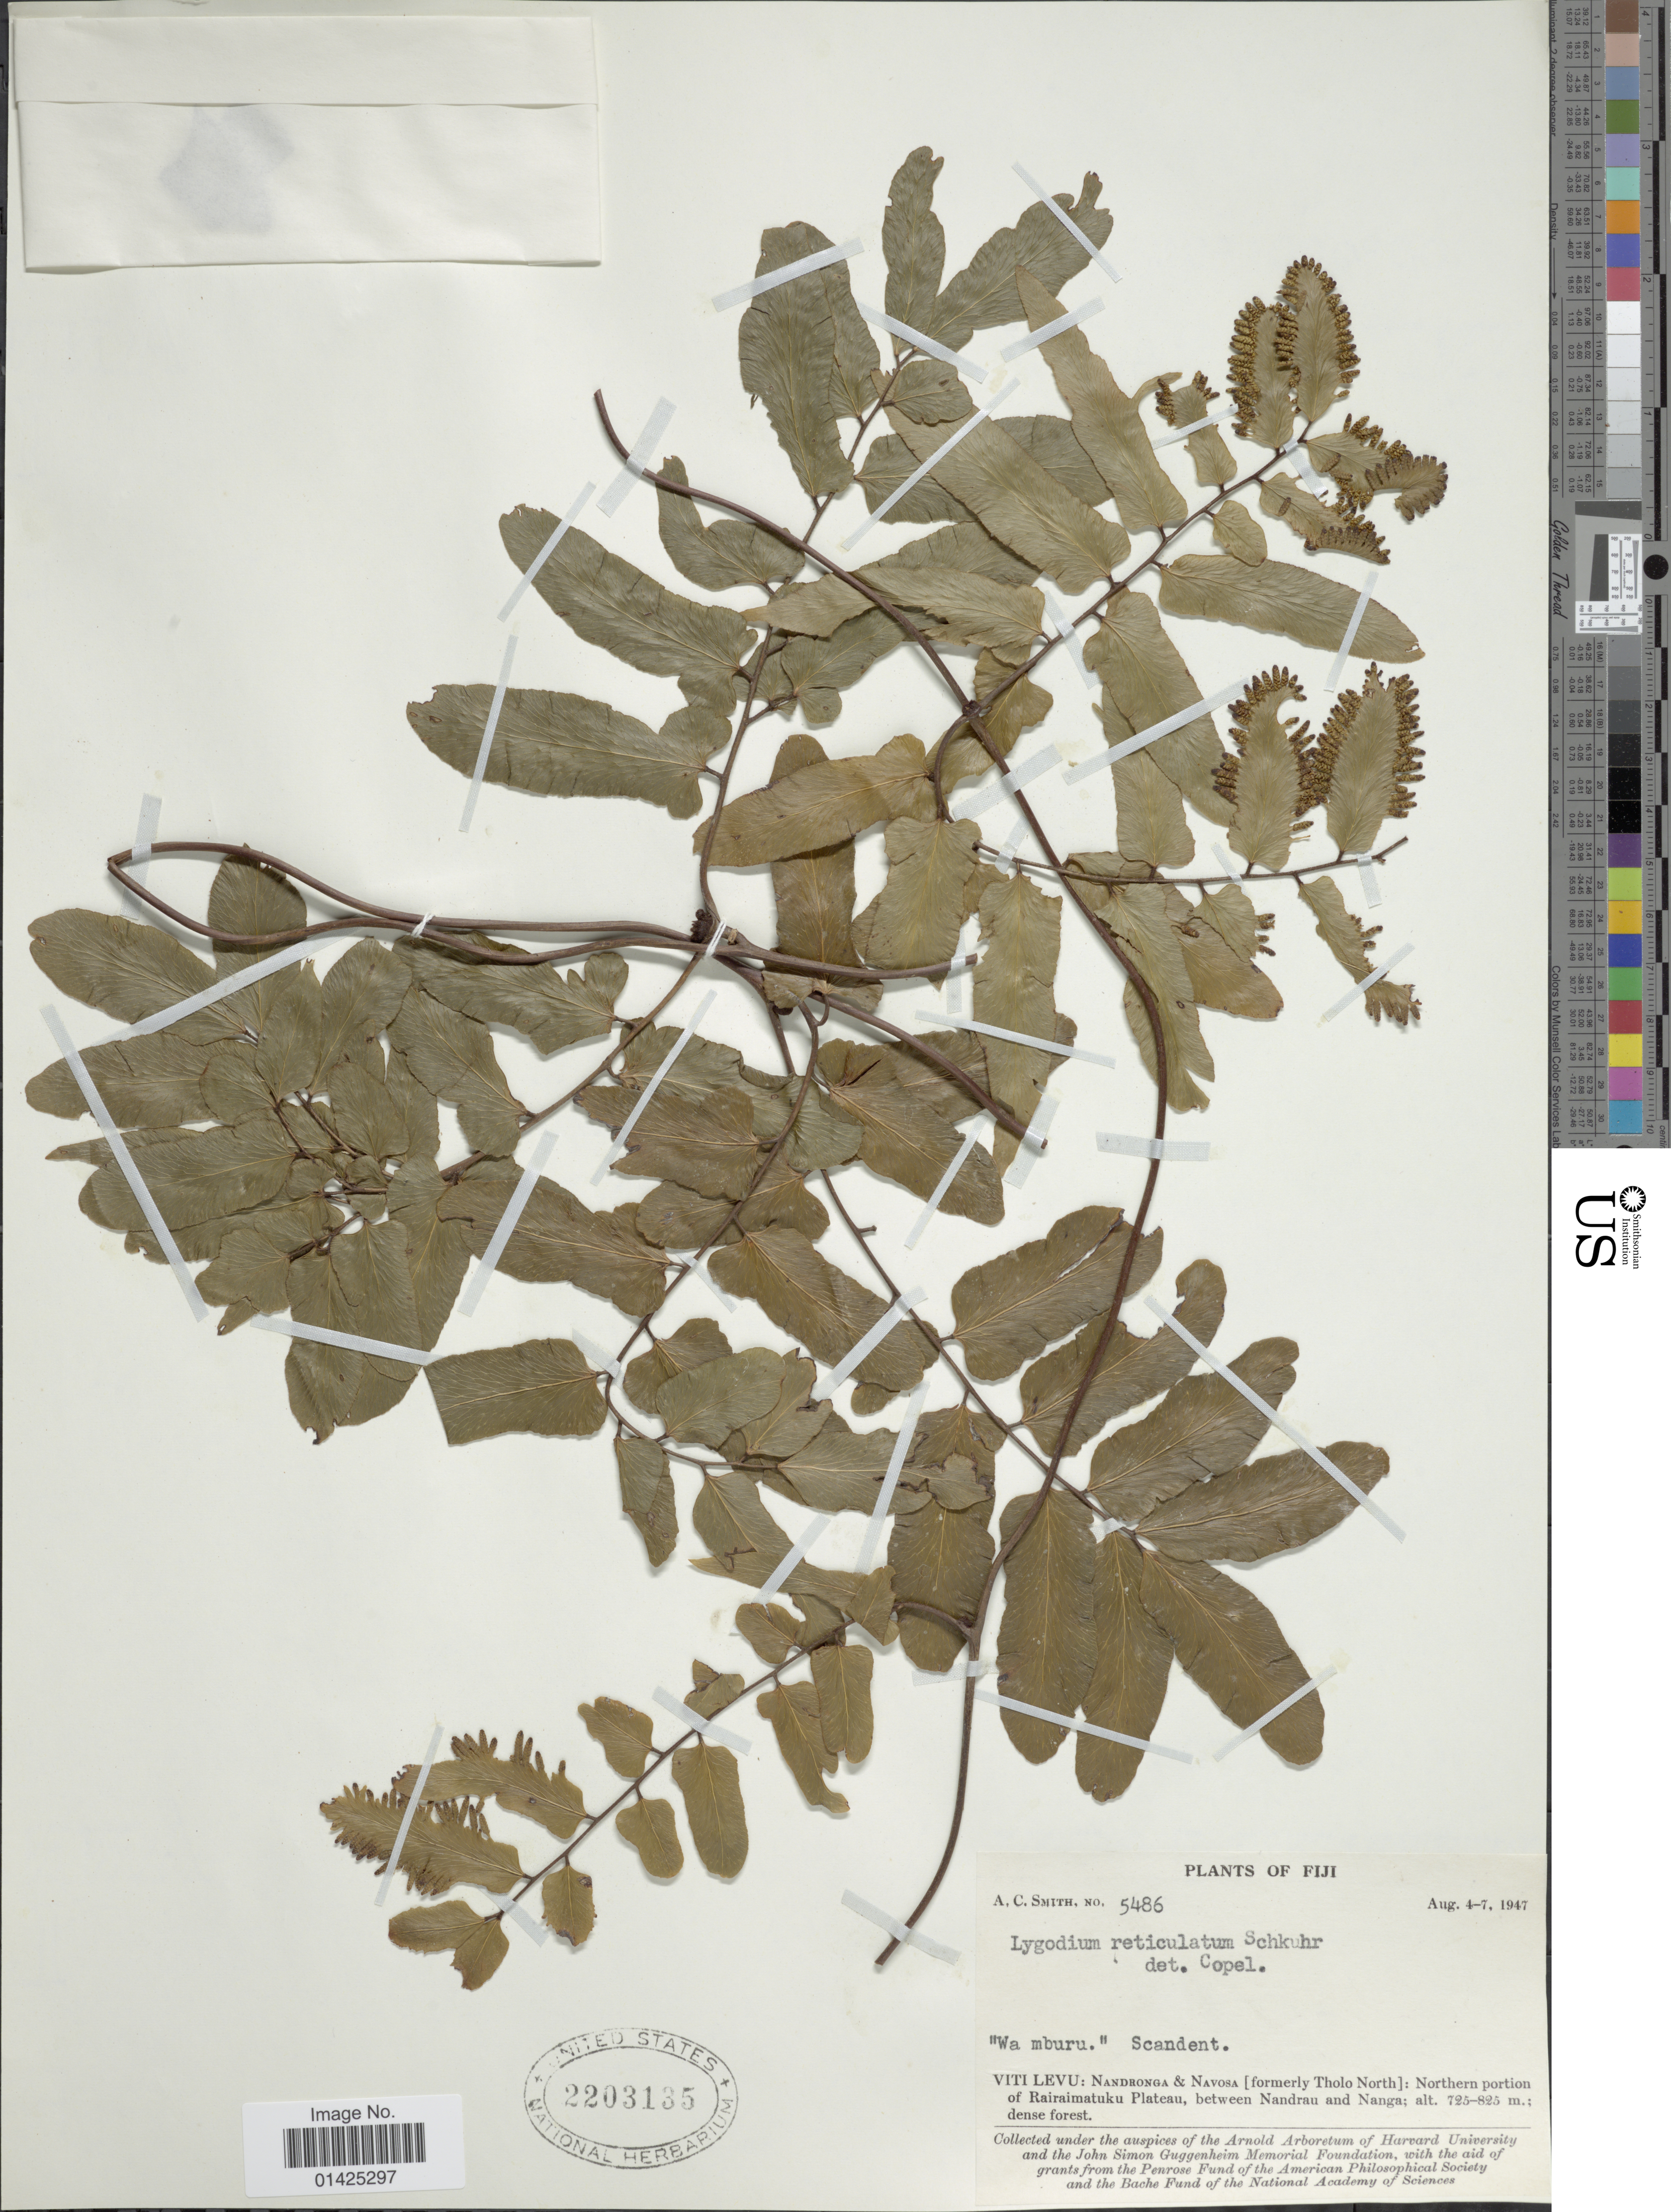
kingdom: Plantae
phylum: Tracheophyta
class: Polypodiopsida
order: Schizaeales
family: Lygodiaceae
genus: Lygodium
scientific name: Lygodium reticulatum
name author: Schkuhr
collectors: A. C. Smith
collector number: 5486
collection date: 1947-08-04/1947-08-07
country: Fiji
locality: Fiji, Viti Levu, Nandronga & Navosa (formerly Tholo North): Northern portion of Rairaimatuku Plateau, between Nandrau and Nanga dense forest.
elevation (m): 725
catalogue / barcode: US 2203135